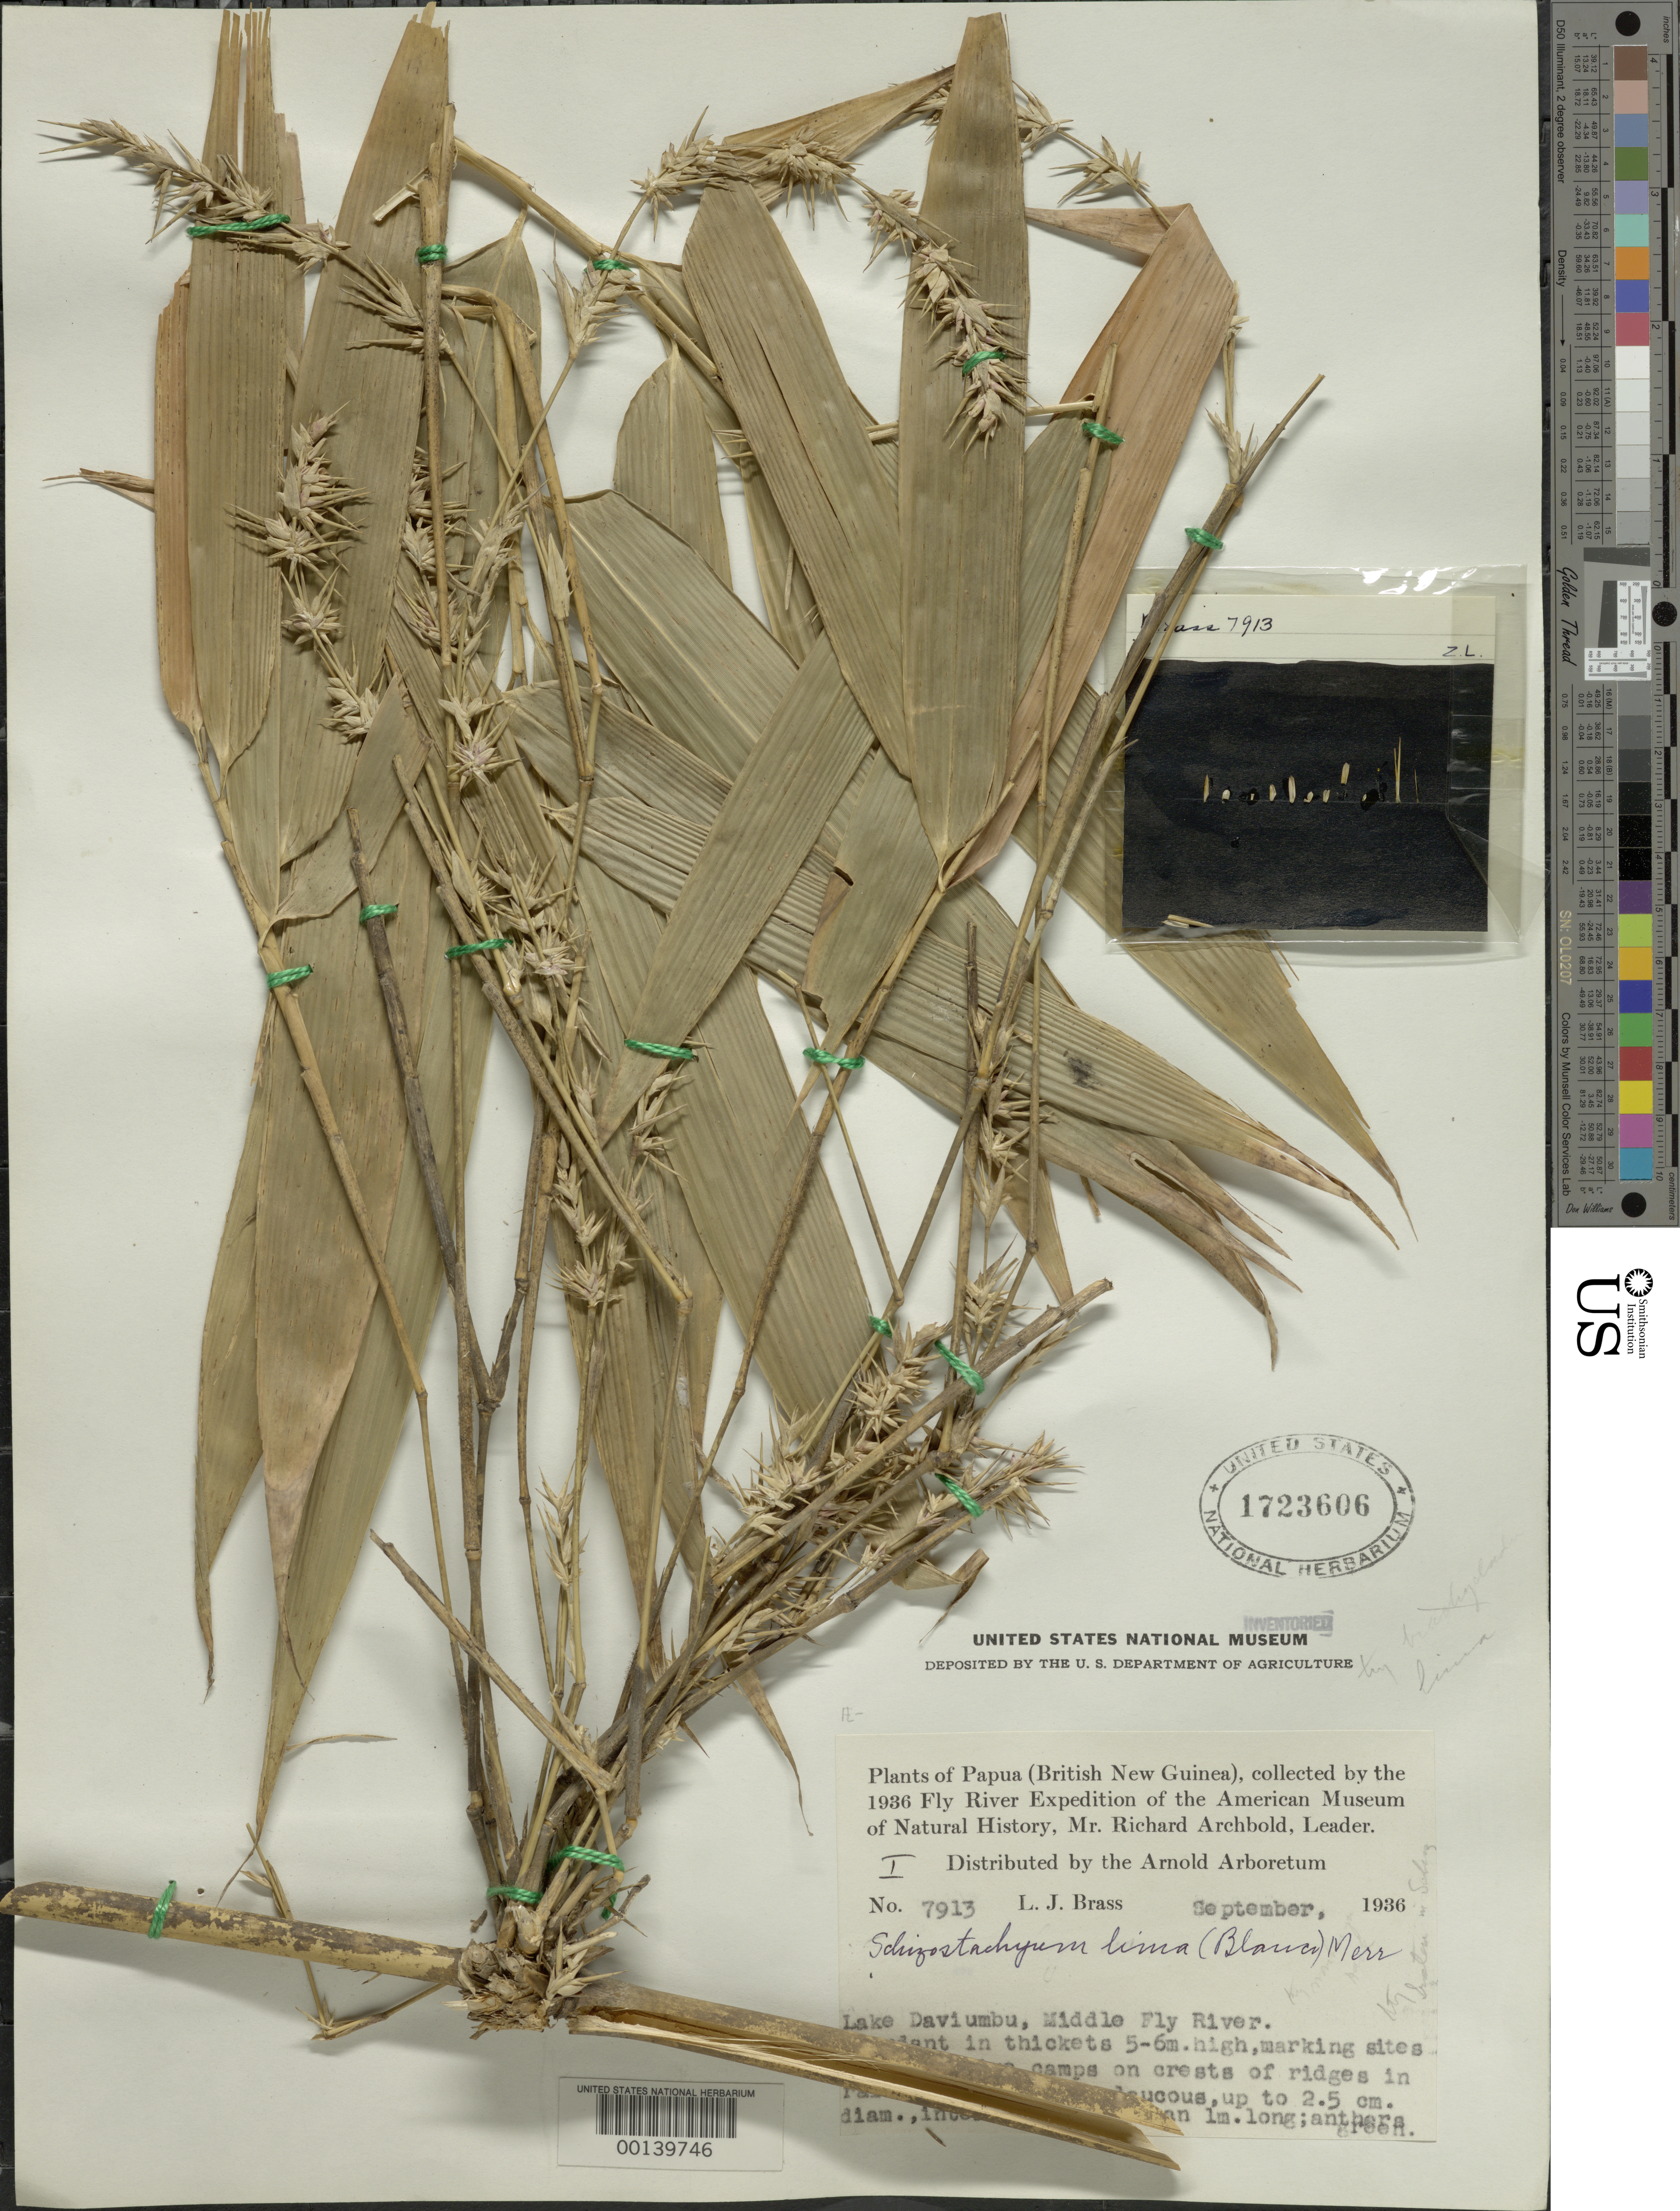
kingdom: Plantae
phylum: Tracheophyta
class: Liliopsida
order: Poales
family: Poaceae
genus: Schizostachyum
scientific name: Schizostachyum lima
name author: (Blanco) Merr.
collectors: L. J. Brass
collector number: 7913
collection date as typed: Sep 1936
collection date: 1936-09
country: Papua New Guinea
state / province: Western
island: New Guinea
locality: Lake daviumbu, middle fly rv.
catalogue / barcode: US 1723606